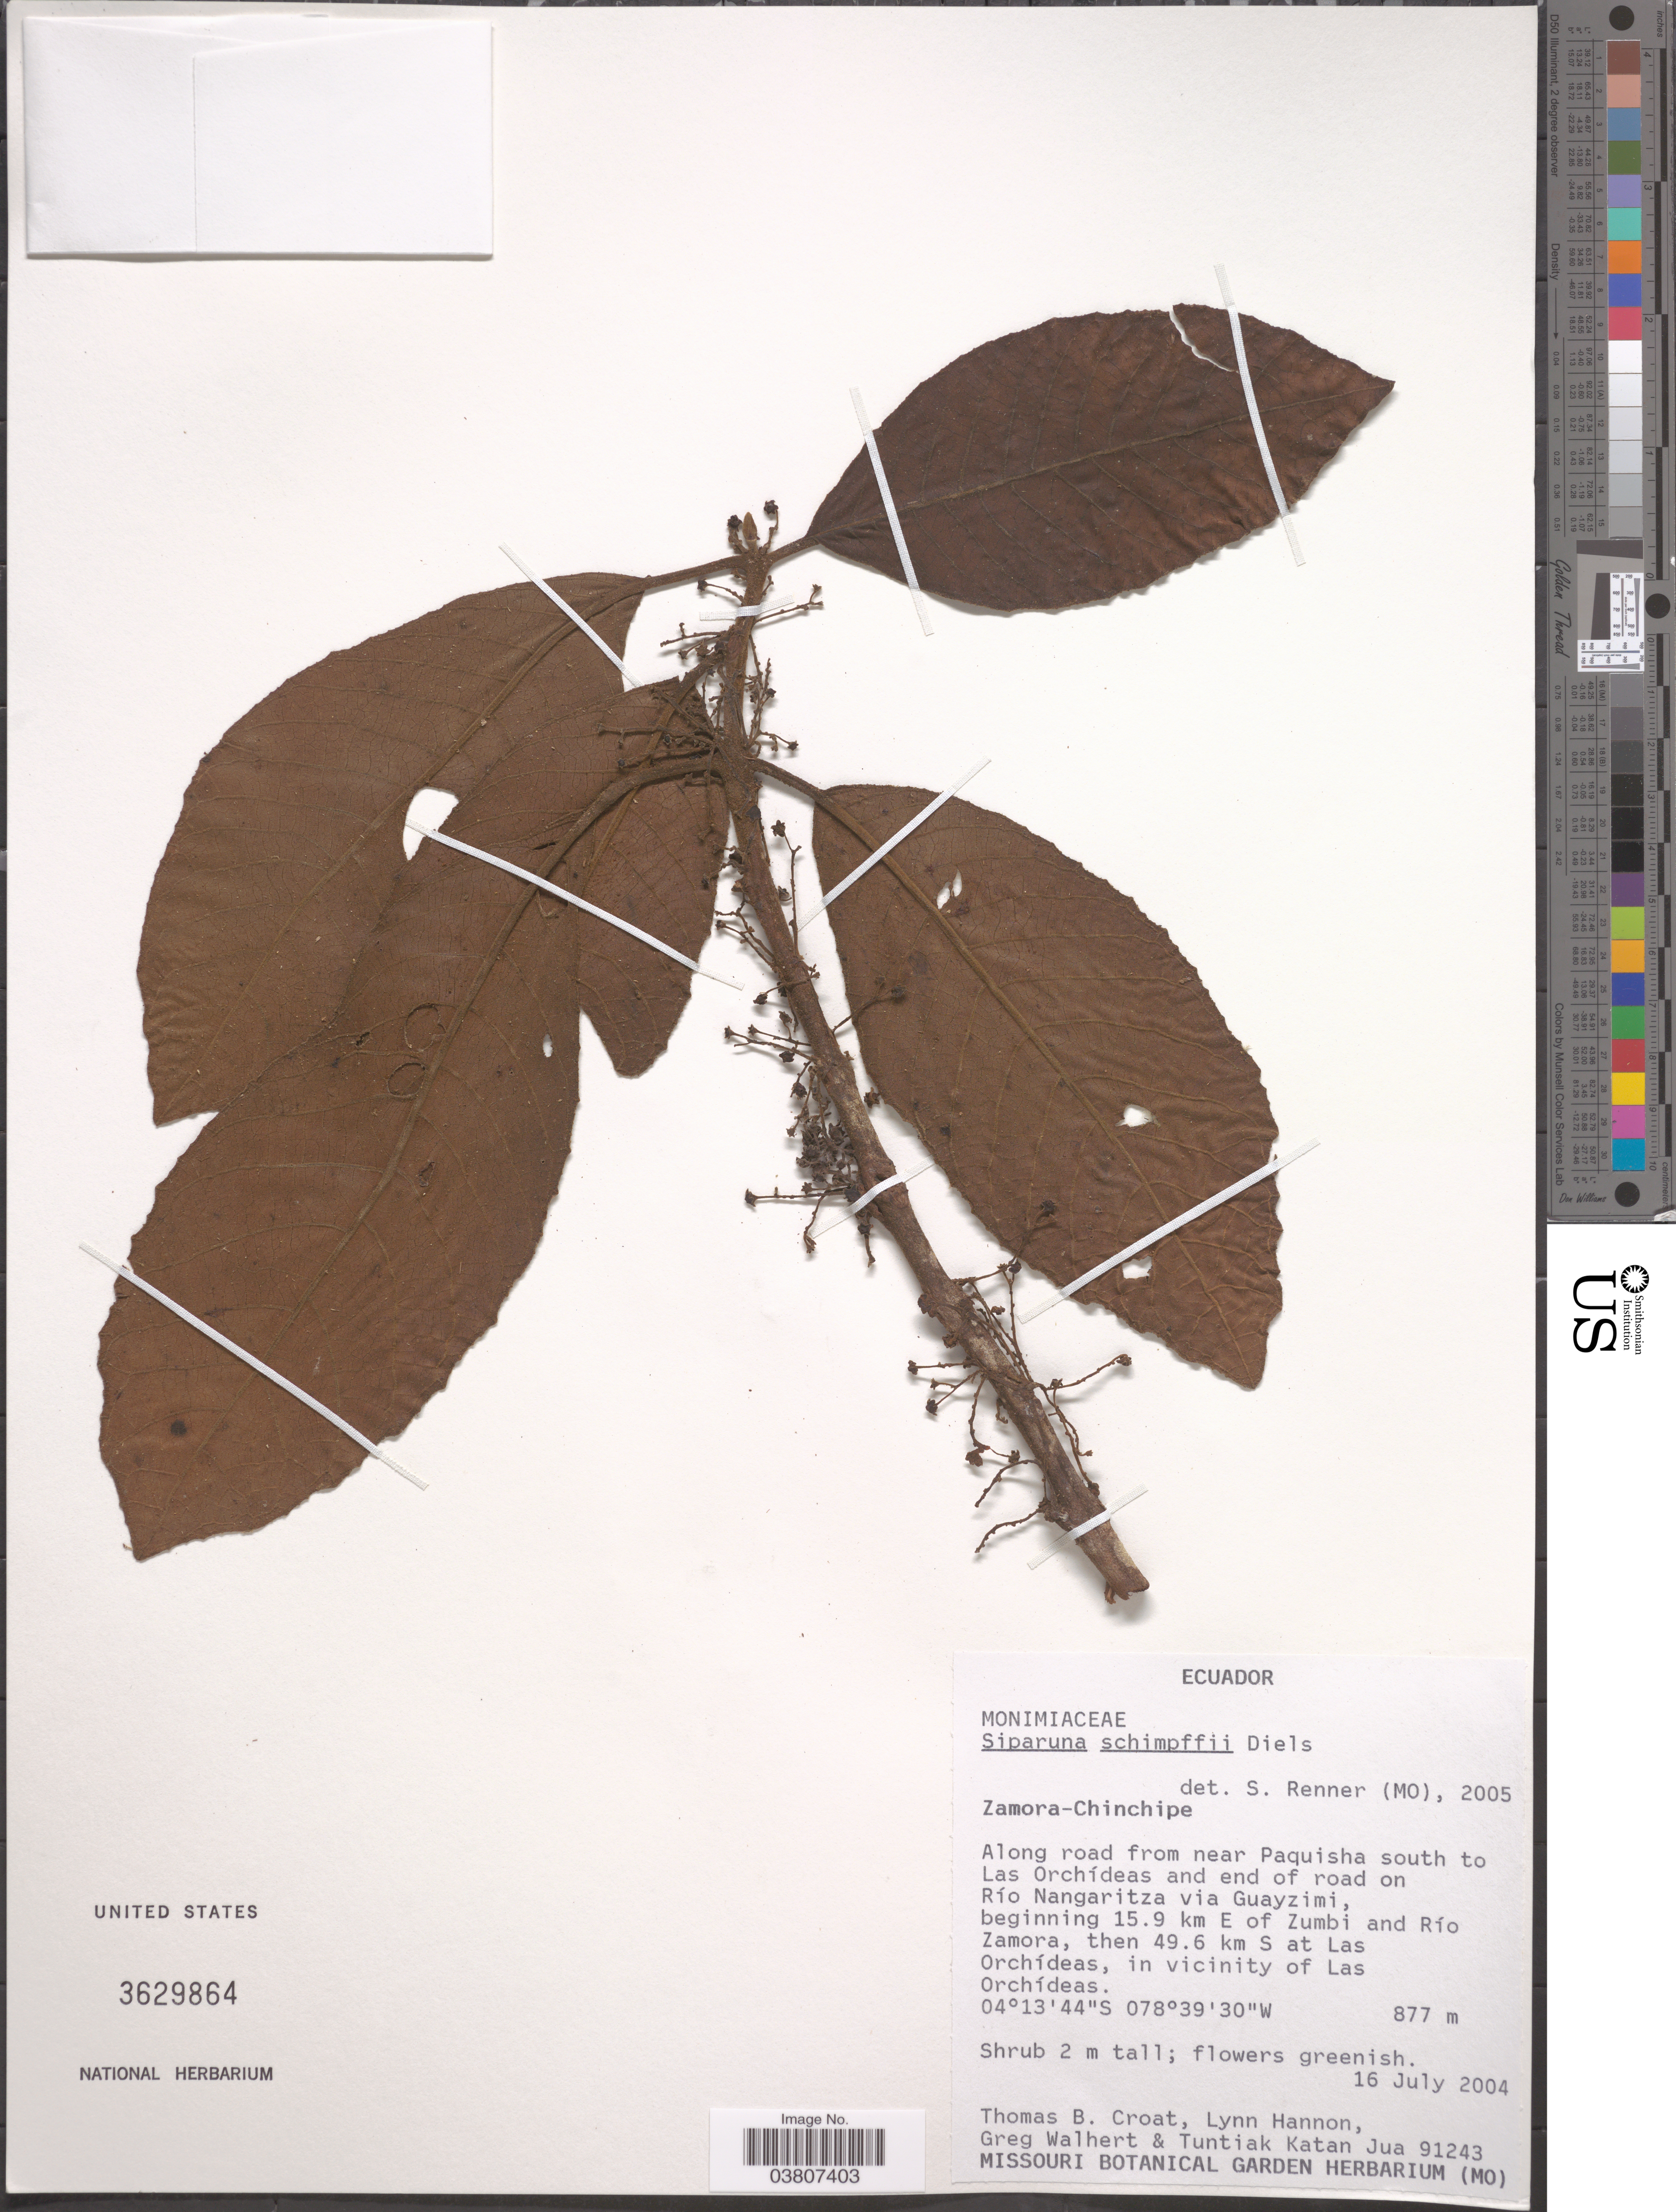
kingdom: Plantae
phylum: Tracheophyta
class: Magnoliopsida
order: Laurales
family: Siparunaceae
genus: Siparuna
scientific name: Siparuna schimpffii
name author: Diels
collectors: T. B. Croat, L. Hannon, G. Walhert & T. Katan Jua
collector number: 91243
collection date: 2004-07-16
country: Ecuador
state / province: Zamora-Chinchipe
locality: Along road from Paquisha south to Las Orchídeas and end of road on Río Nangaritza via Guayzimi, beginning 15.9 km E of Zumbi and Río Zamora, then 49.6 km S at Las Orchídeas, in vicinity of Las Orchídeas.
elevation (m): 877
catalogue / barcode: US 3629864